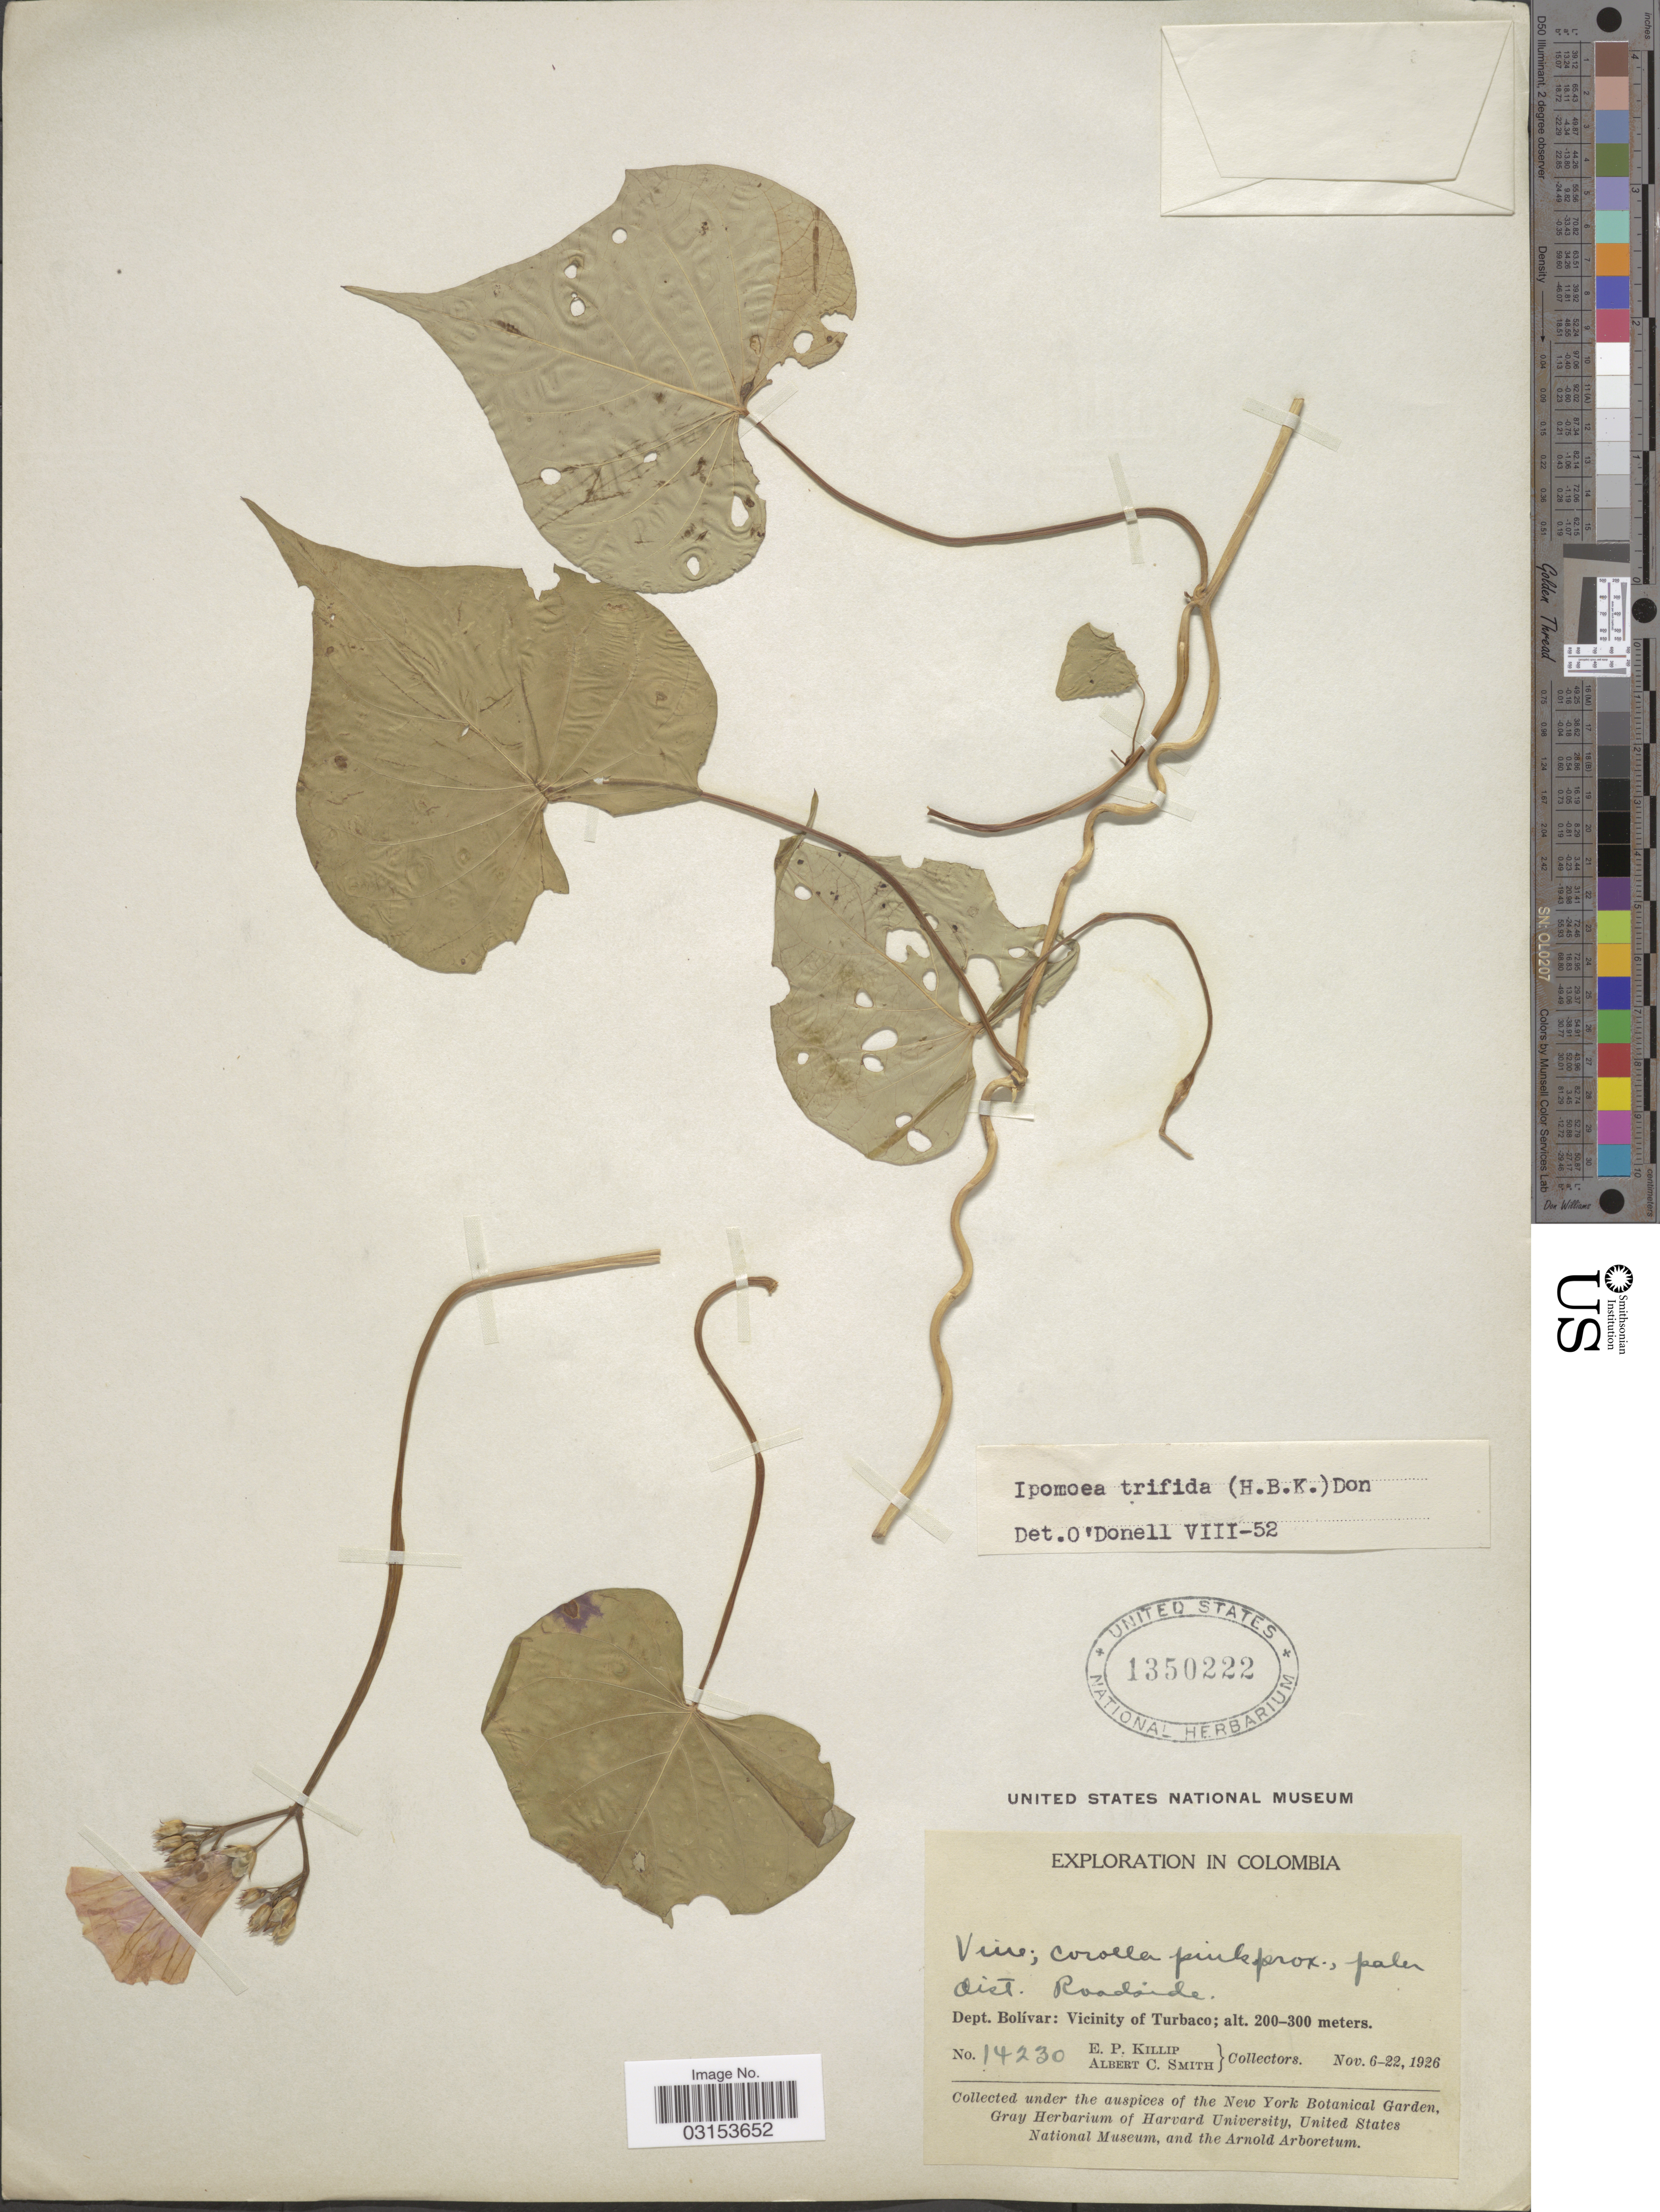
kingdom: Plantae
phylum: Tracheophyta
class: Magnoliopsida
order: Solanales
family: Convolvulaceae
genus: Ipomoea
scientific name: Ipomoea trifida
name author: (Kunth) G. Don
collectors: E. P. Killip & A. C. Smith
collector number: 14230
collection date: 1926-11-06/1926-11-22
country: Colombia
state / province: Bolívar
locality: Dept. Bolívar: Vicinity of Turbaco.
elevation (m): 200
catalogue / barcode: US 1350222